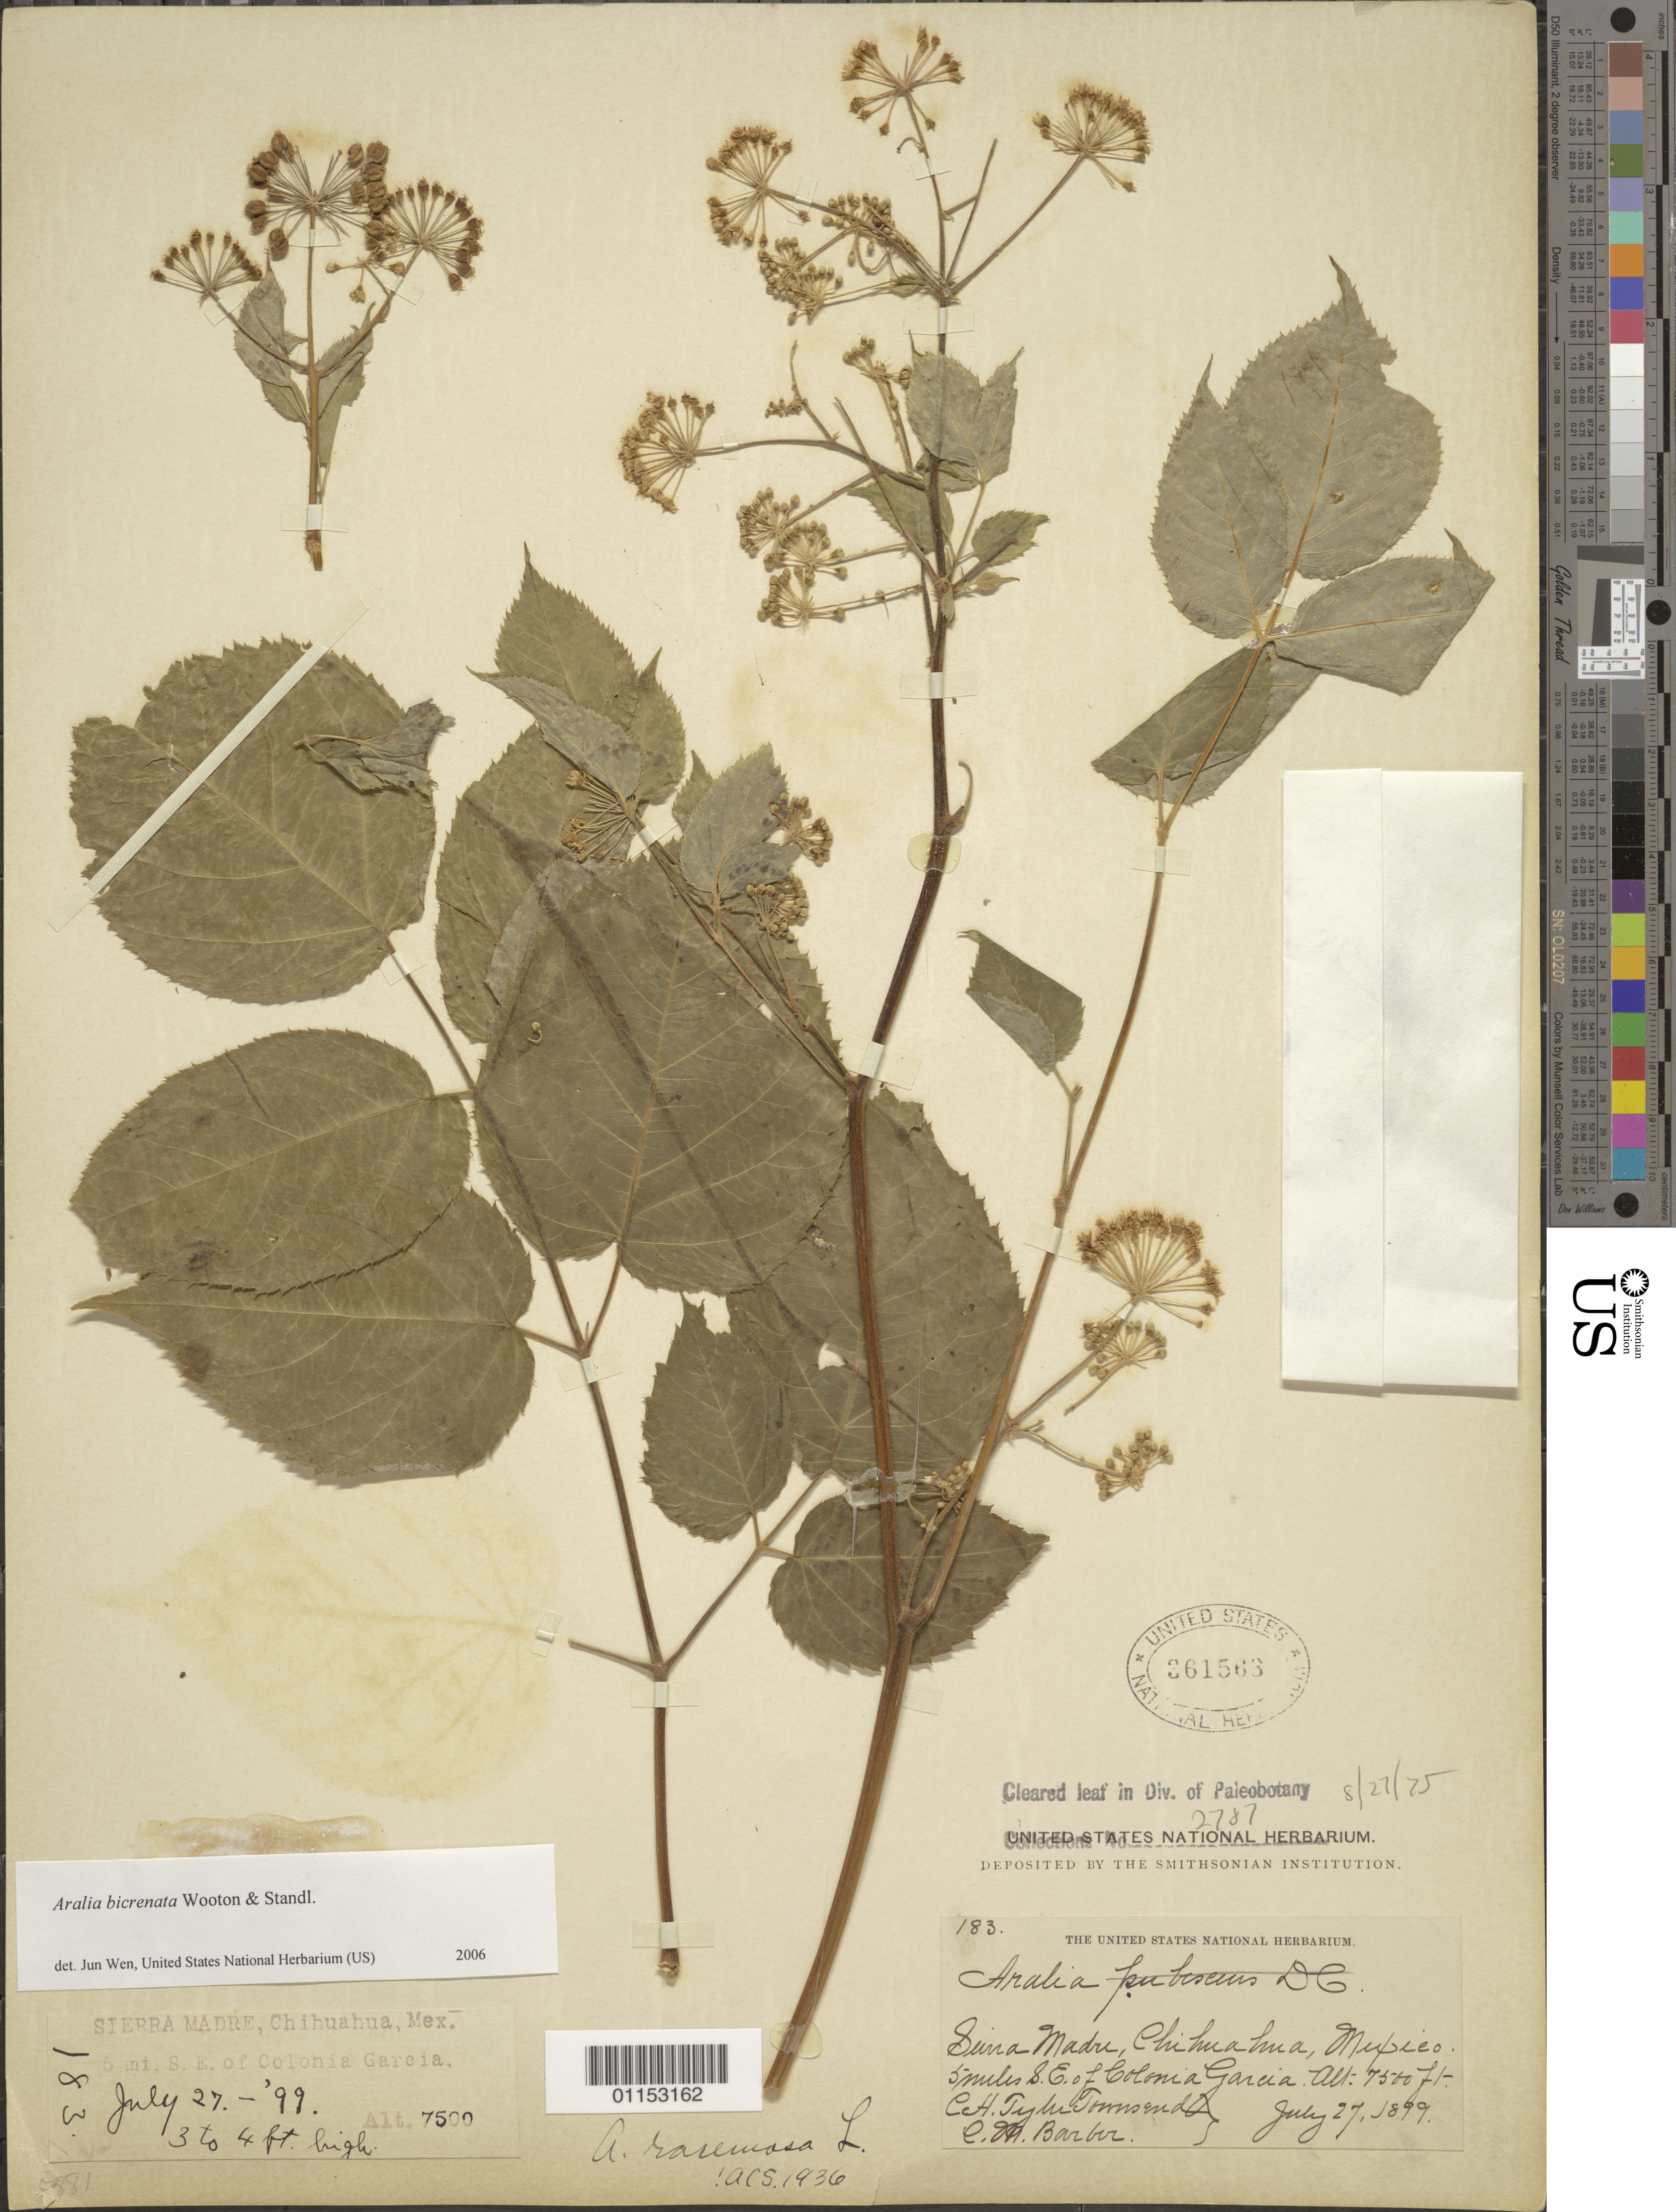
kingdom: Plantae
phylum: Tracheophyta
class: Magnoliopsida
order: Apiales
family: Araliaceae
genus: Aralia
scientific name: Aralia bicrenata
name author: Wooton & Standl.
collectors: C. H. T. Townsend & M. Barber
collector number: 183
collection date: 1899-07-27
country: Mexico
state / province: Chihuahua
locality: Sierra Madre. 5 mi SE of Colonia Garcia.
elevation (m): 2286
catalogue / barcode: US 361563